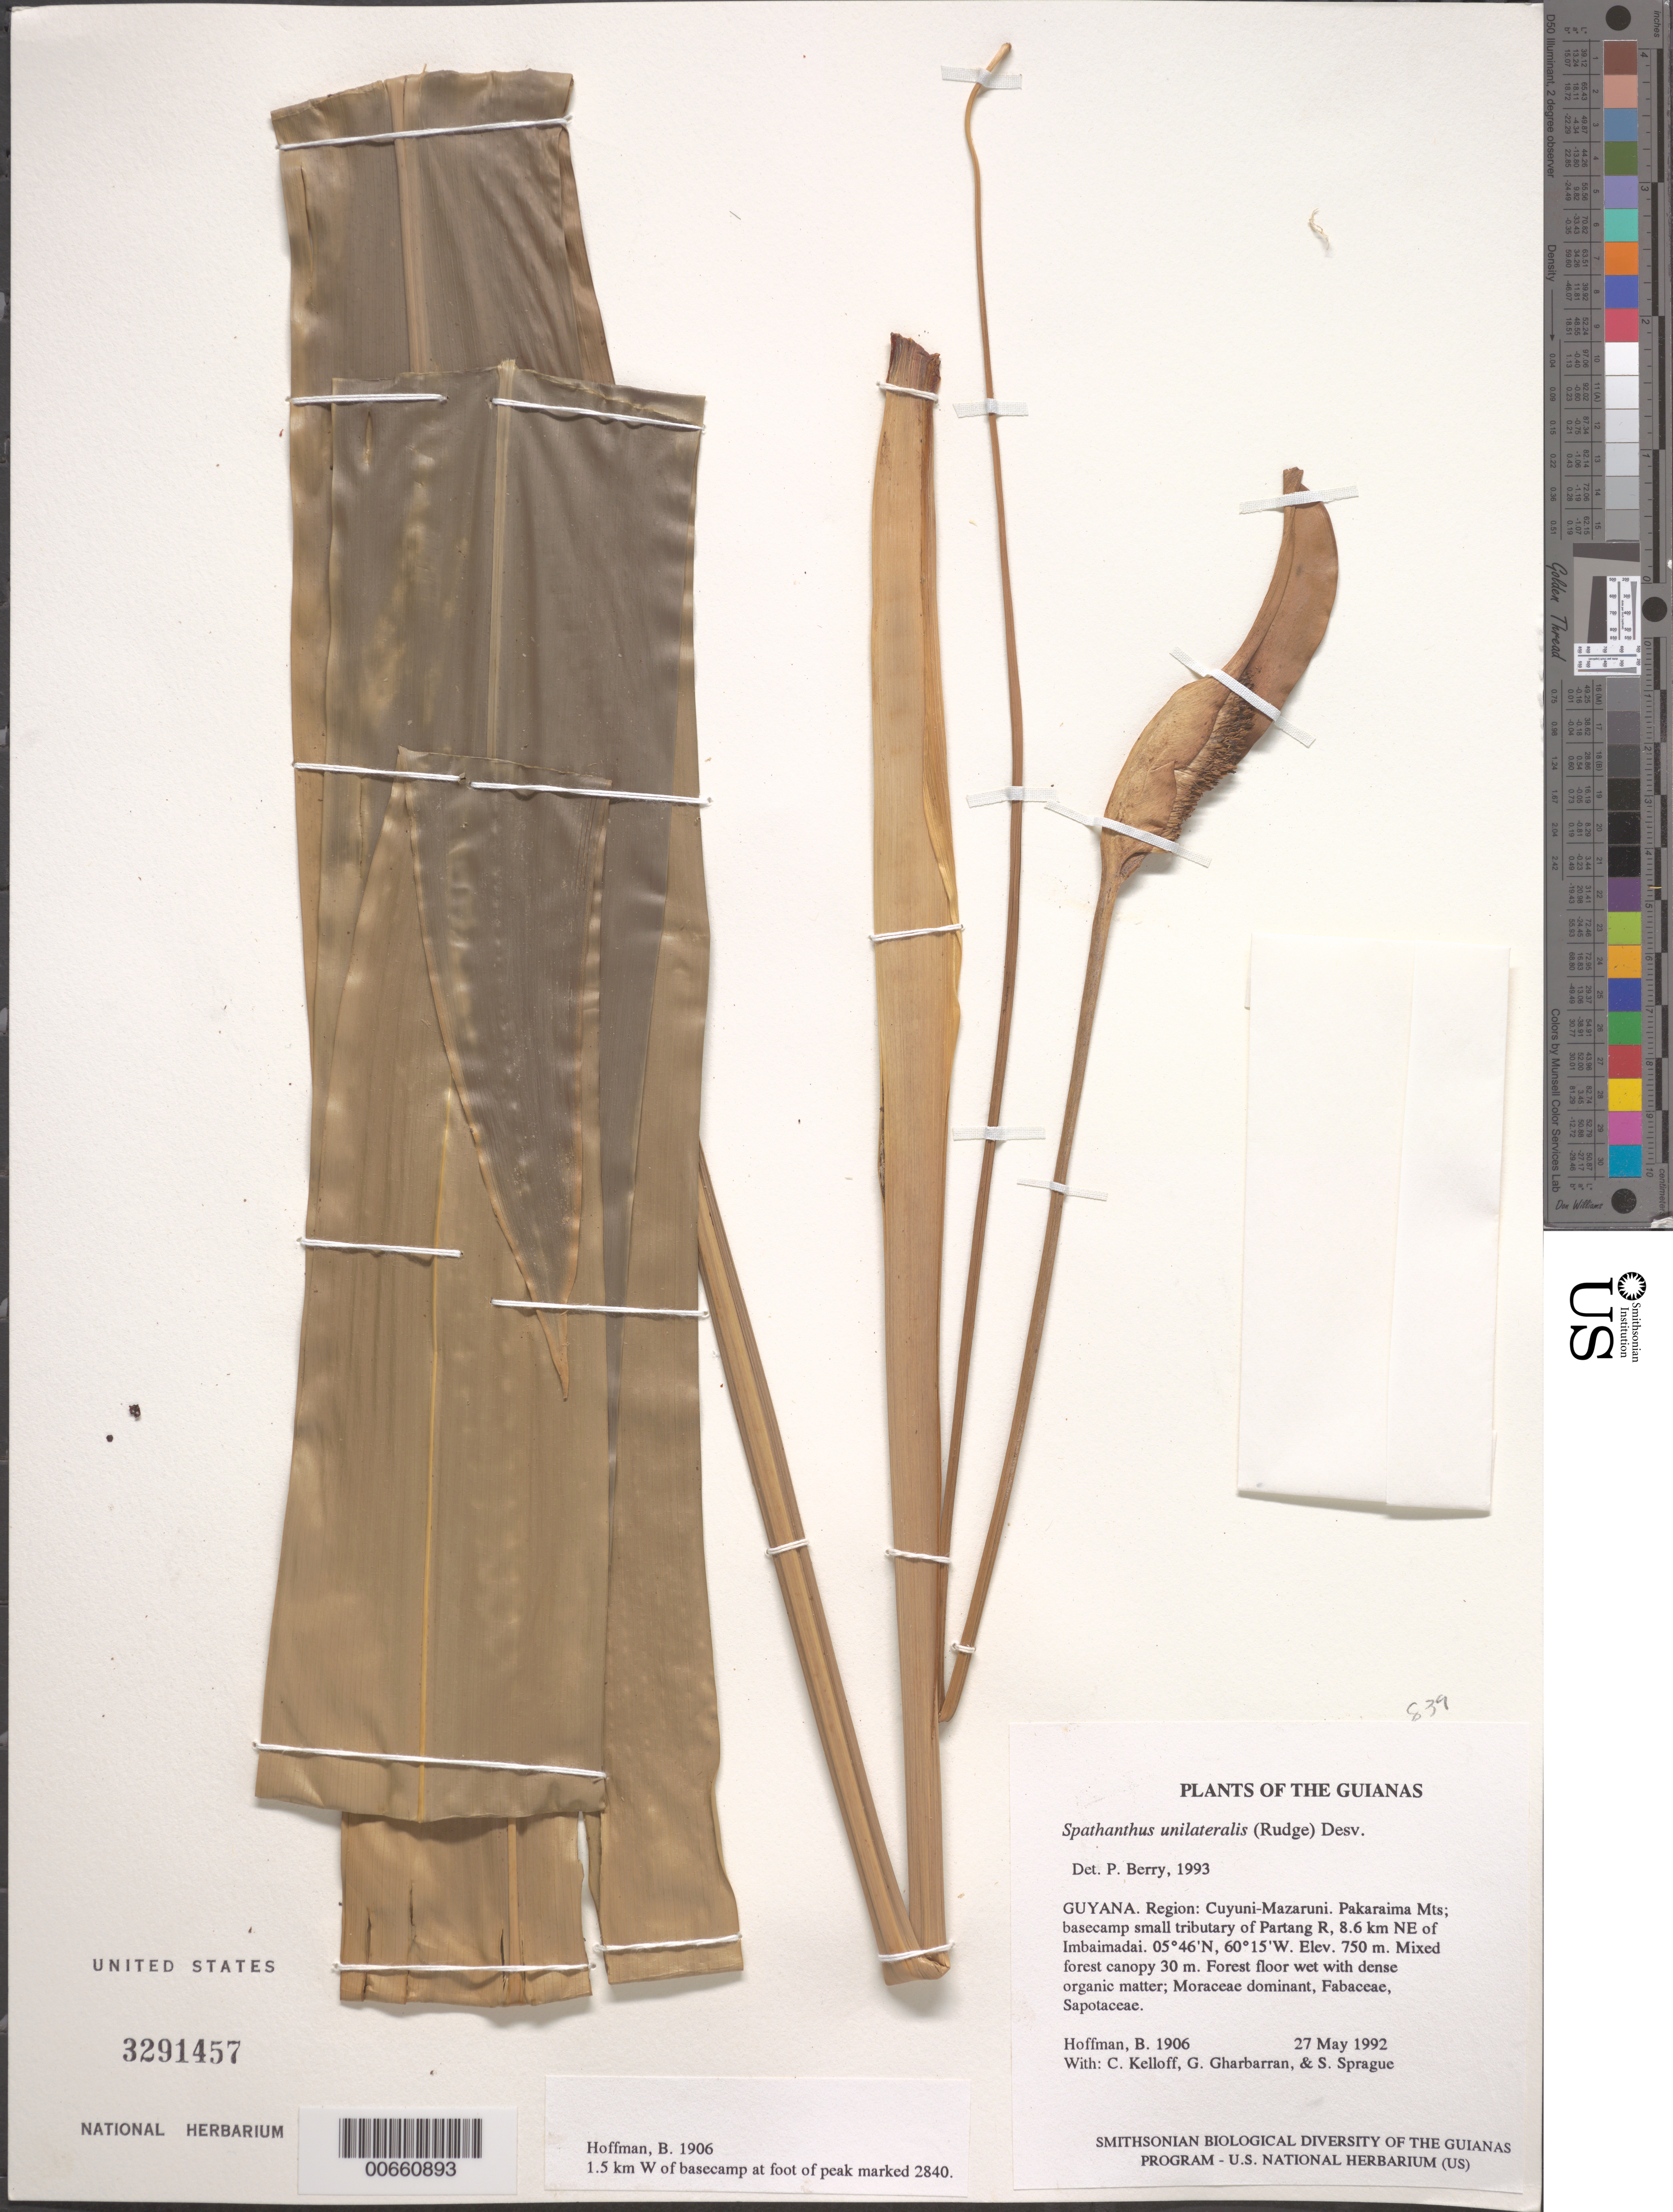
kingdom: Plantae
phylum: Tracheophyta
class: Liliopsida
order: Poales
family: Rapateaceae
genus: Spathanthus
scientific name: Spathanthus unilateralis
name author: (Rudge) Desv.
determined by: Berry, P. E., (WIS), University of Wisconsin - Madison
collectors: B. Hoffman, C. L. Kelloff, G. Gharbarran & S. Sprague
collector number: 1906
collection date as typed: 27 May 1992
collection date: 1992-05-27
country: Guyana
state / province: Cuyuni-Mazaruni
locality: Pakaraima Mts; basecamp on small tributary of Partang River, 8.6 km NE of Imbaimadai, 1.5 km W of basecamp at foot of peak marked 2840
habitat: Mixed forest canopy 30 m. Forest floor wet with dense organic matter; Moraceae dominant, Fabaceae, Sapotaceae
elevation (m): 750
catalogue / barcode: US 3291457